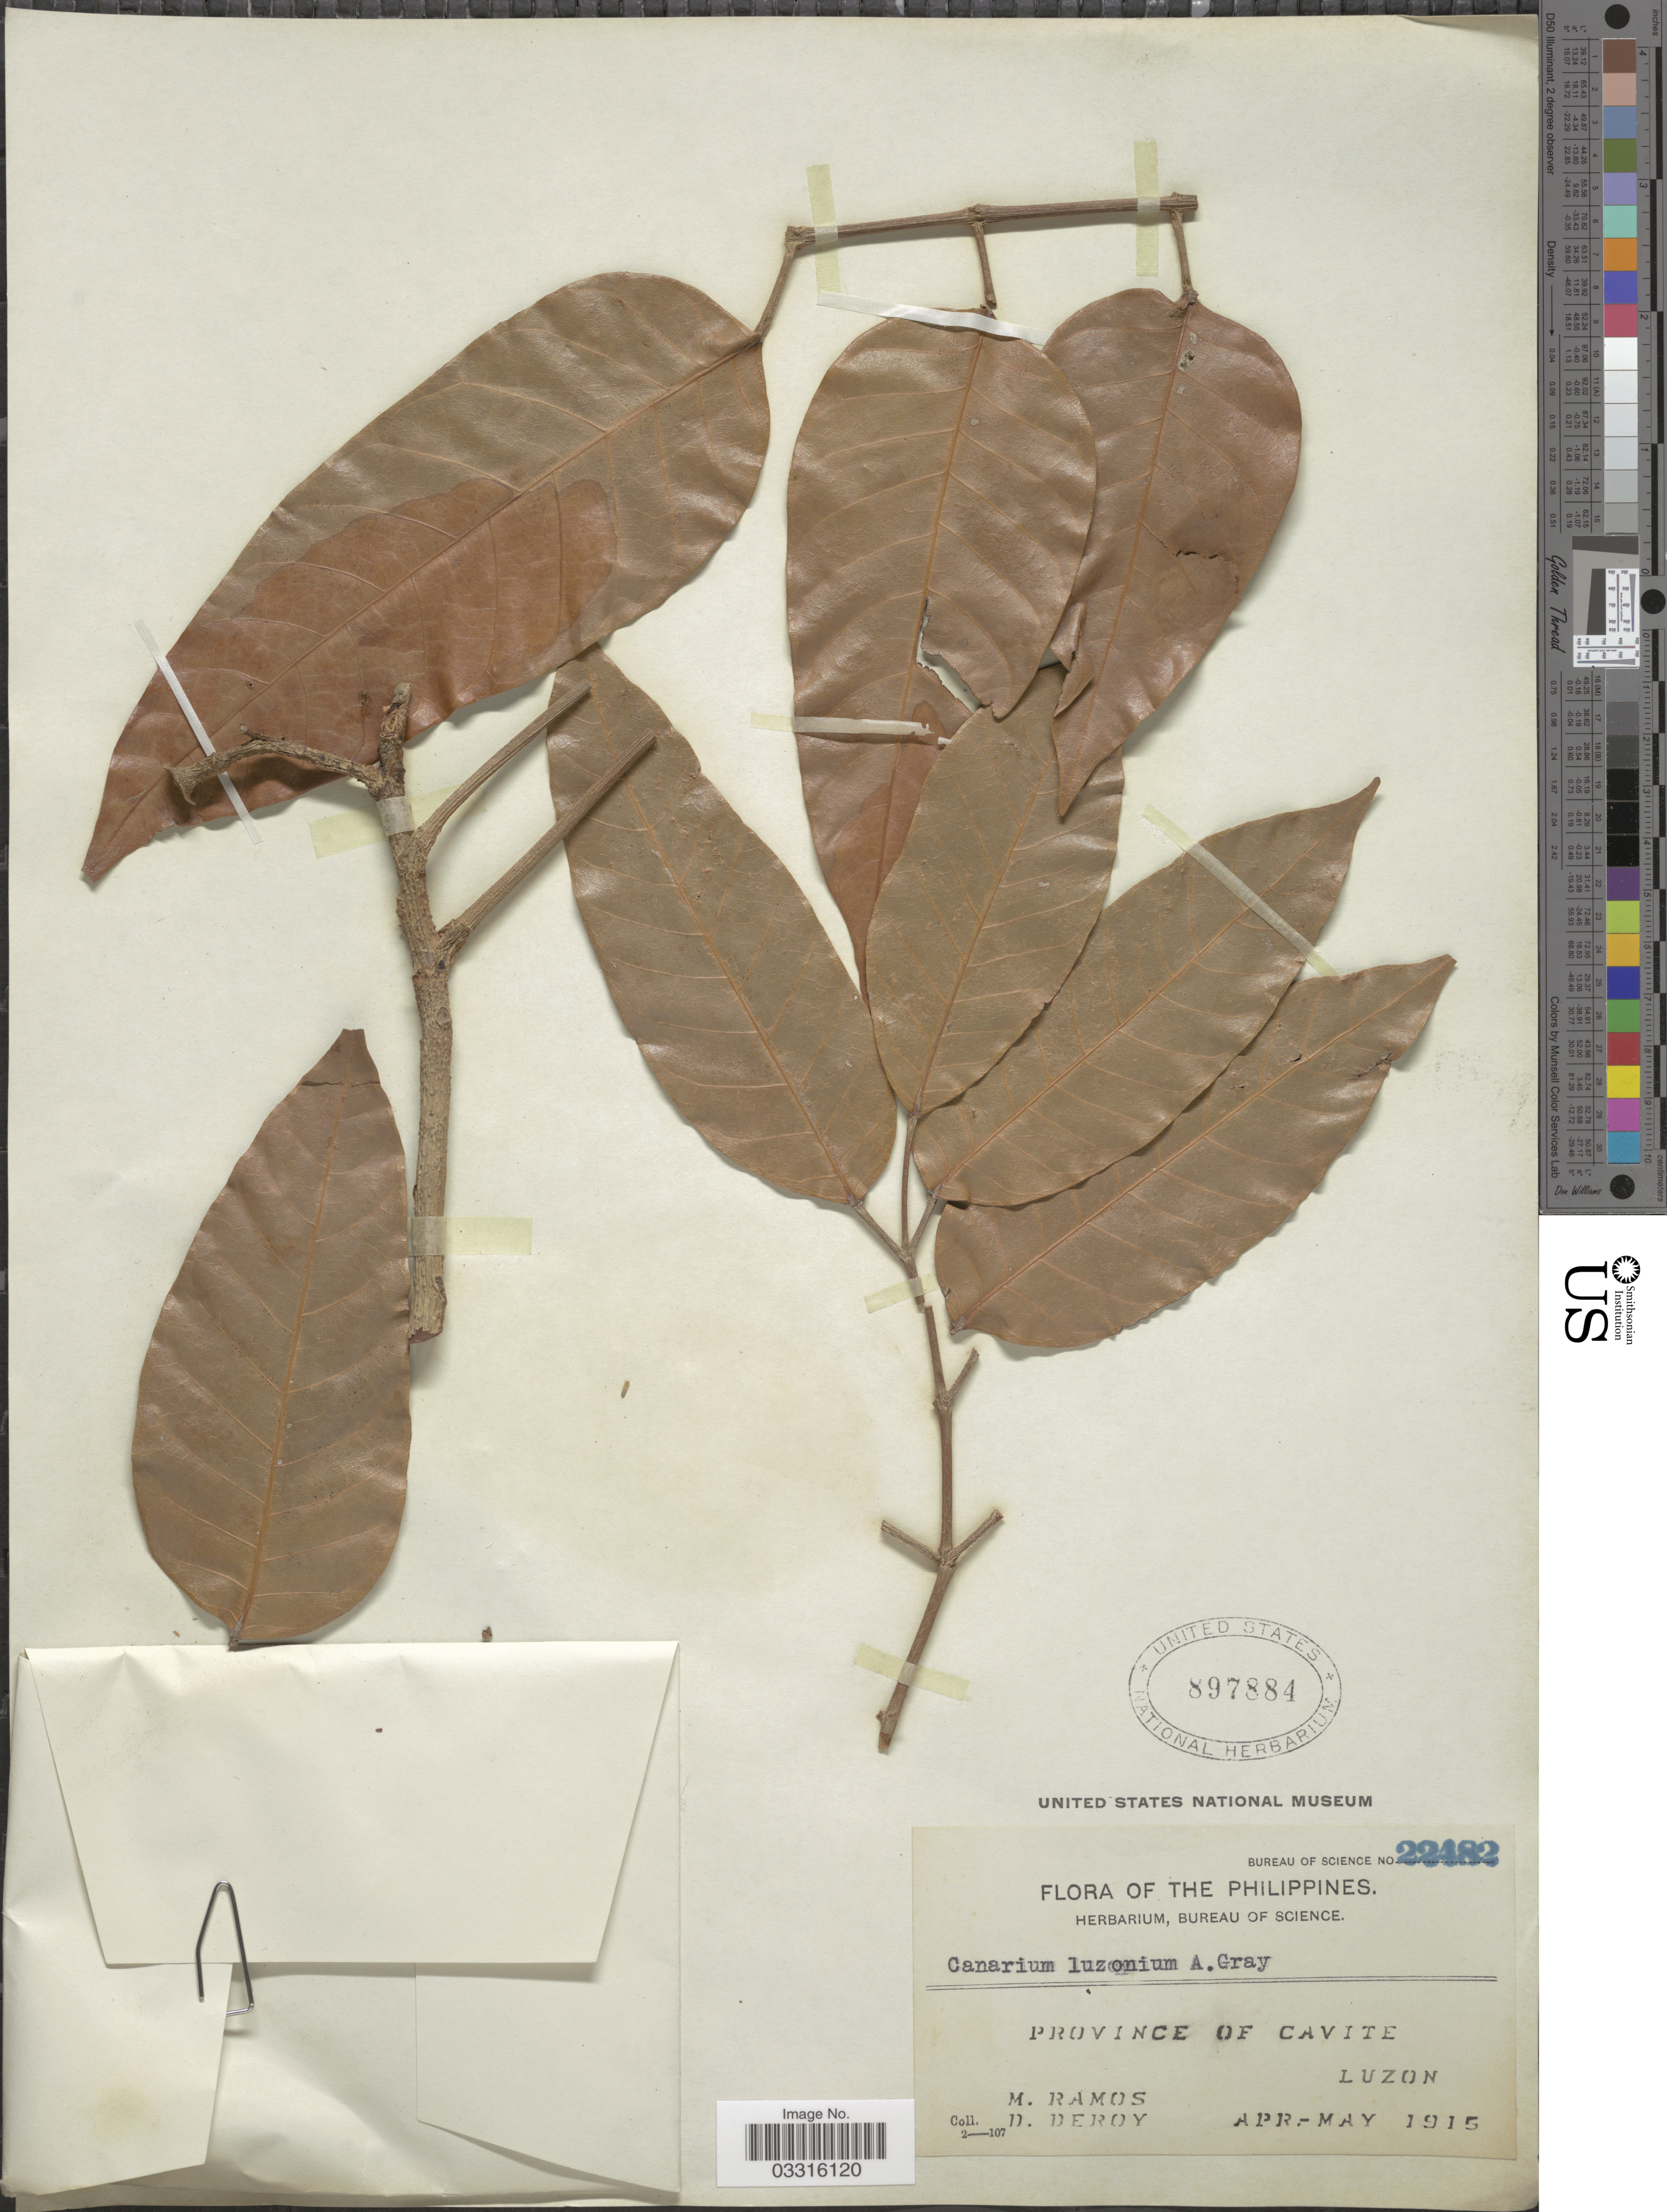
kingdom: Plantae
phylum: Tracheophyta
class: Magnoliopsida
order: Sapindales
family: Burseraceae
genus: Canarium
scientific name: Canarium luzonicum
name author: (Blume) A. Gray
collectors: M. Ramos & D. Deroy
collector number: Bureau of Science 22482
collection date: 1915-04/1915-05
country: Philippines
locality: Province of Cavite. Luzon.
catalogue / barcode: US 897884